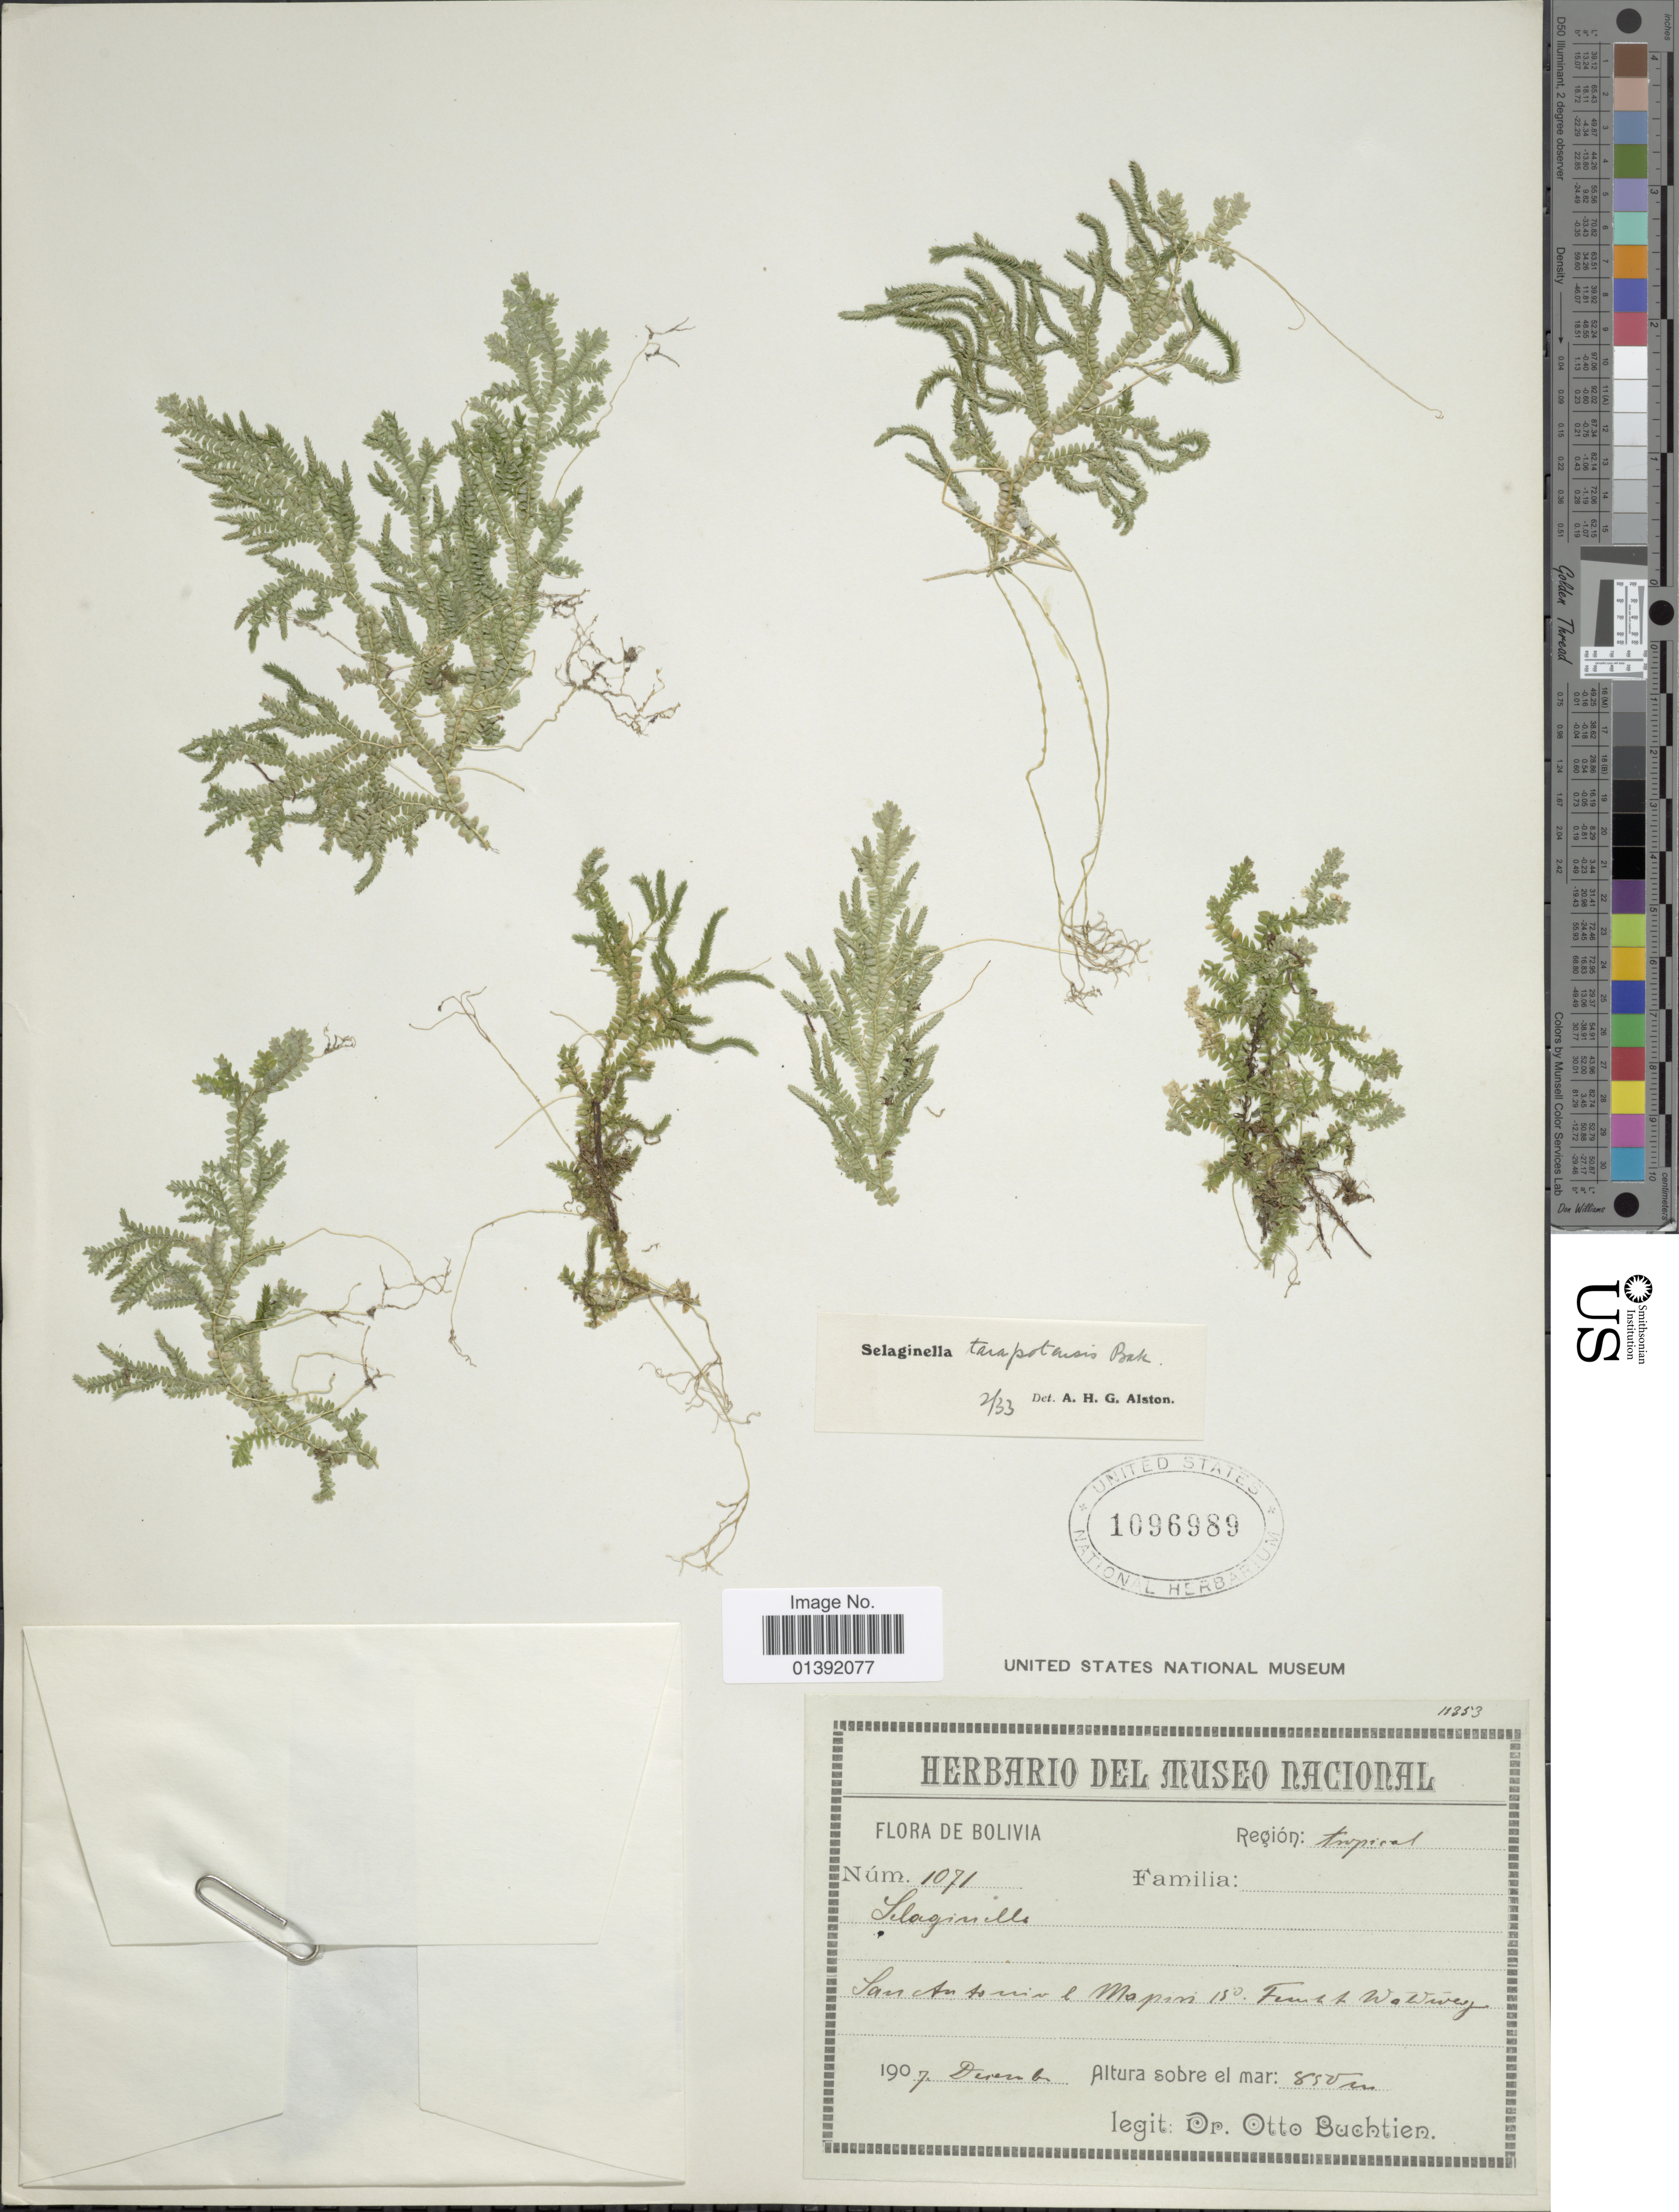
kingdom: Plantae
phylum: Tracheophyta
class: Lycopodiopsida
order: Selaginellales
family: Selaginellaceae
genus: Selaginella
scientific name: Selaginella tarapotensis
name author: Baker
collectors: O. Buchtien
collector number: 1071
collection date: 1907-12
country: Bolivia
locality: San Antonio l. Mapiri. 15°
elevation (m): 850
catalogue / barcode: US 1096989